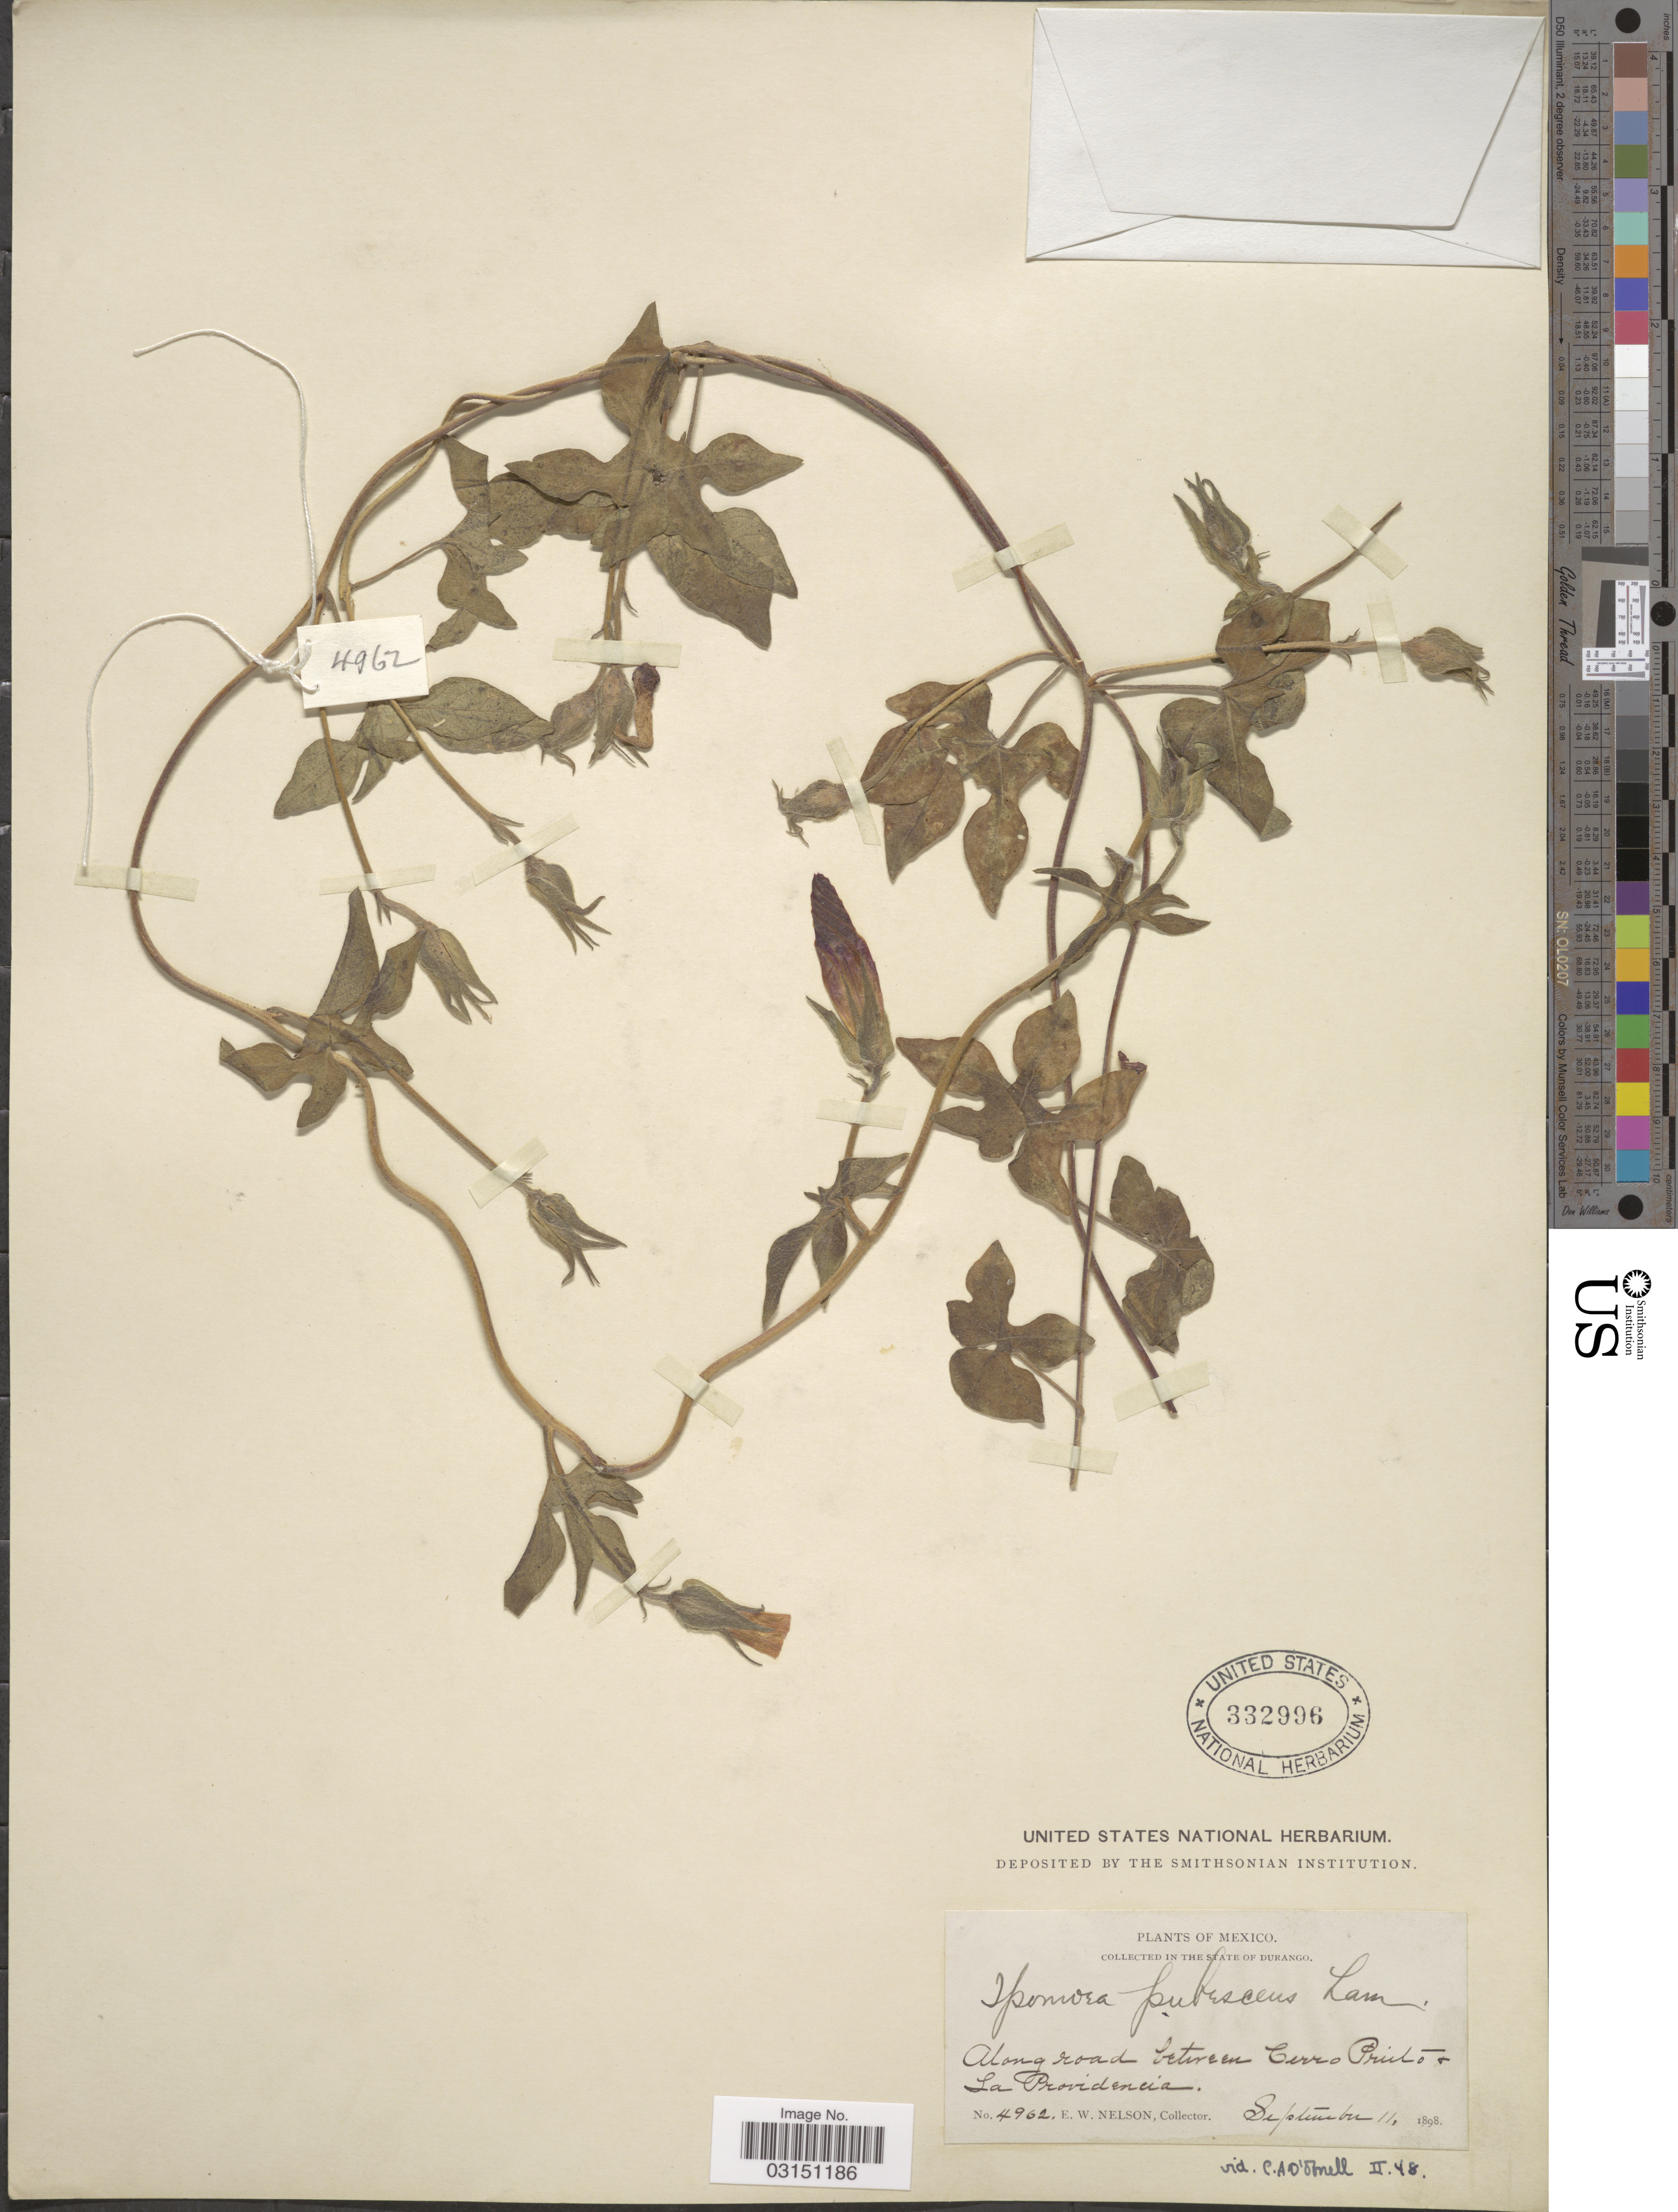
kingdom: Plantae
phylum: Tracheophyta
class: Magnoliopsida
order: Solanales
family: Convolvulaceae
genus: Ipomoea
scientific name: Ipomoea pubescens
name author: Lam.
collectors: E. W. Nelson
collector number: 4962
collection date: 1898-09-11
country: Mexico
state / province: Durango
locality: Along road between Cerro Prieto & La Providencia.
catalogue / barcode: US 332996